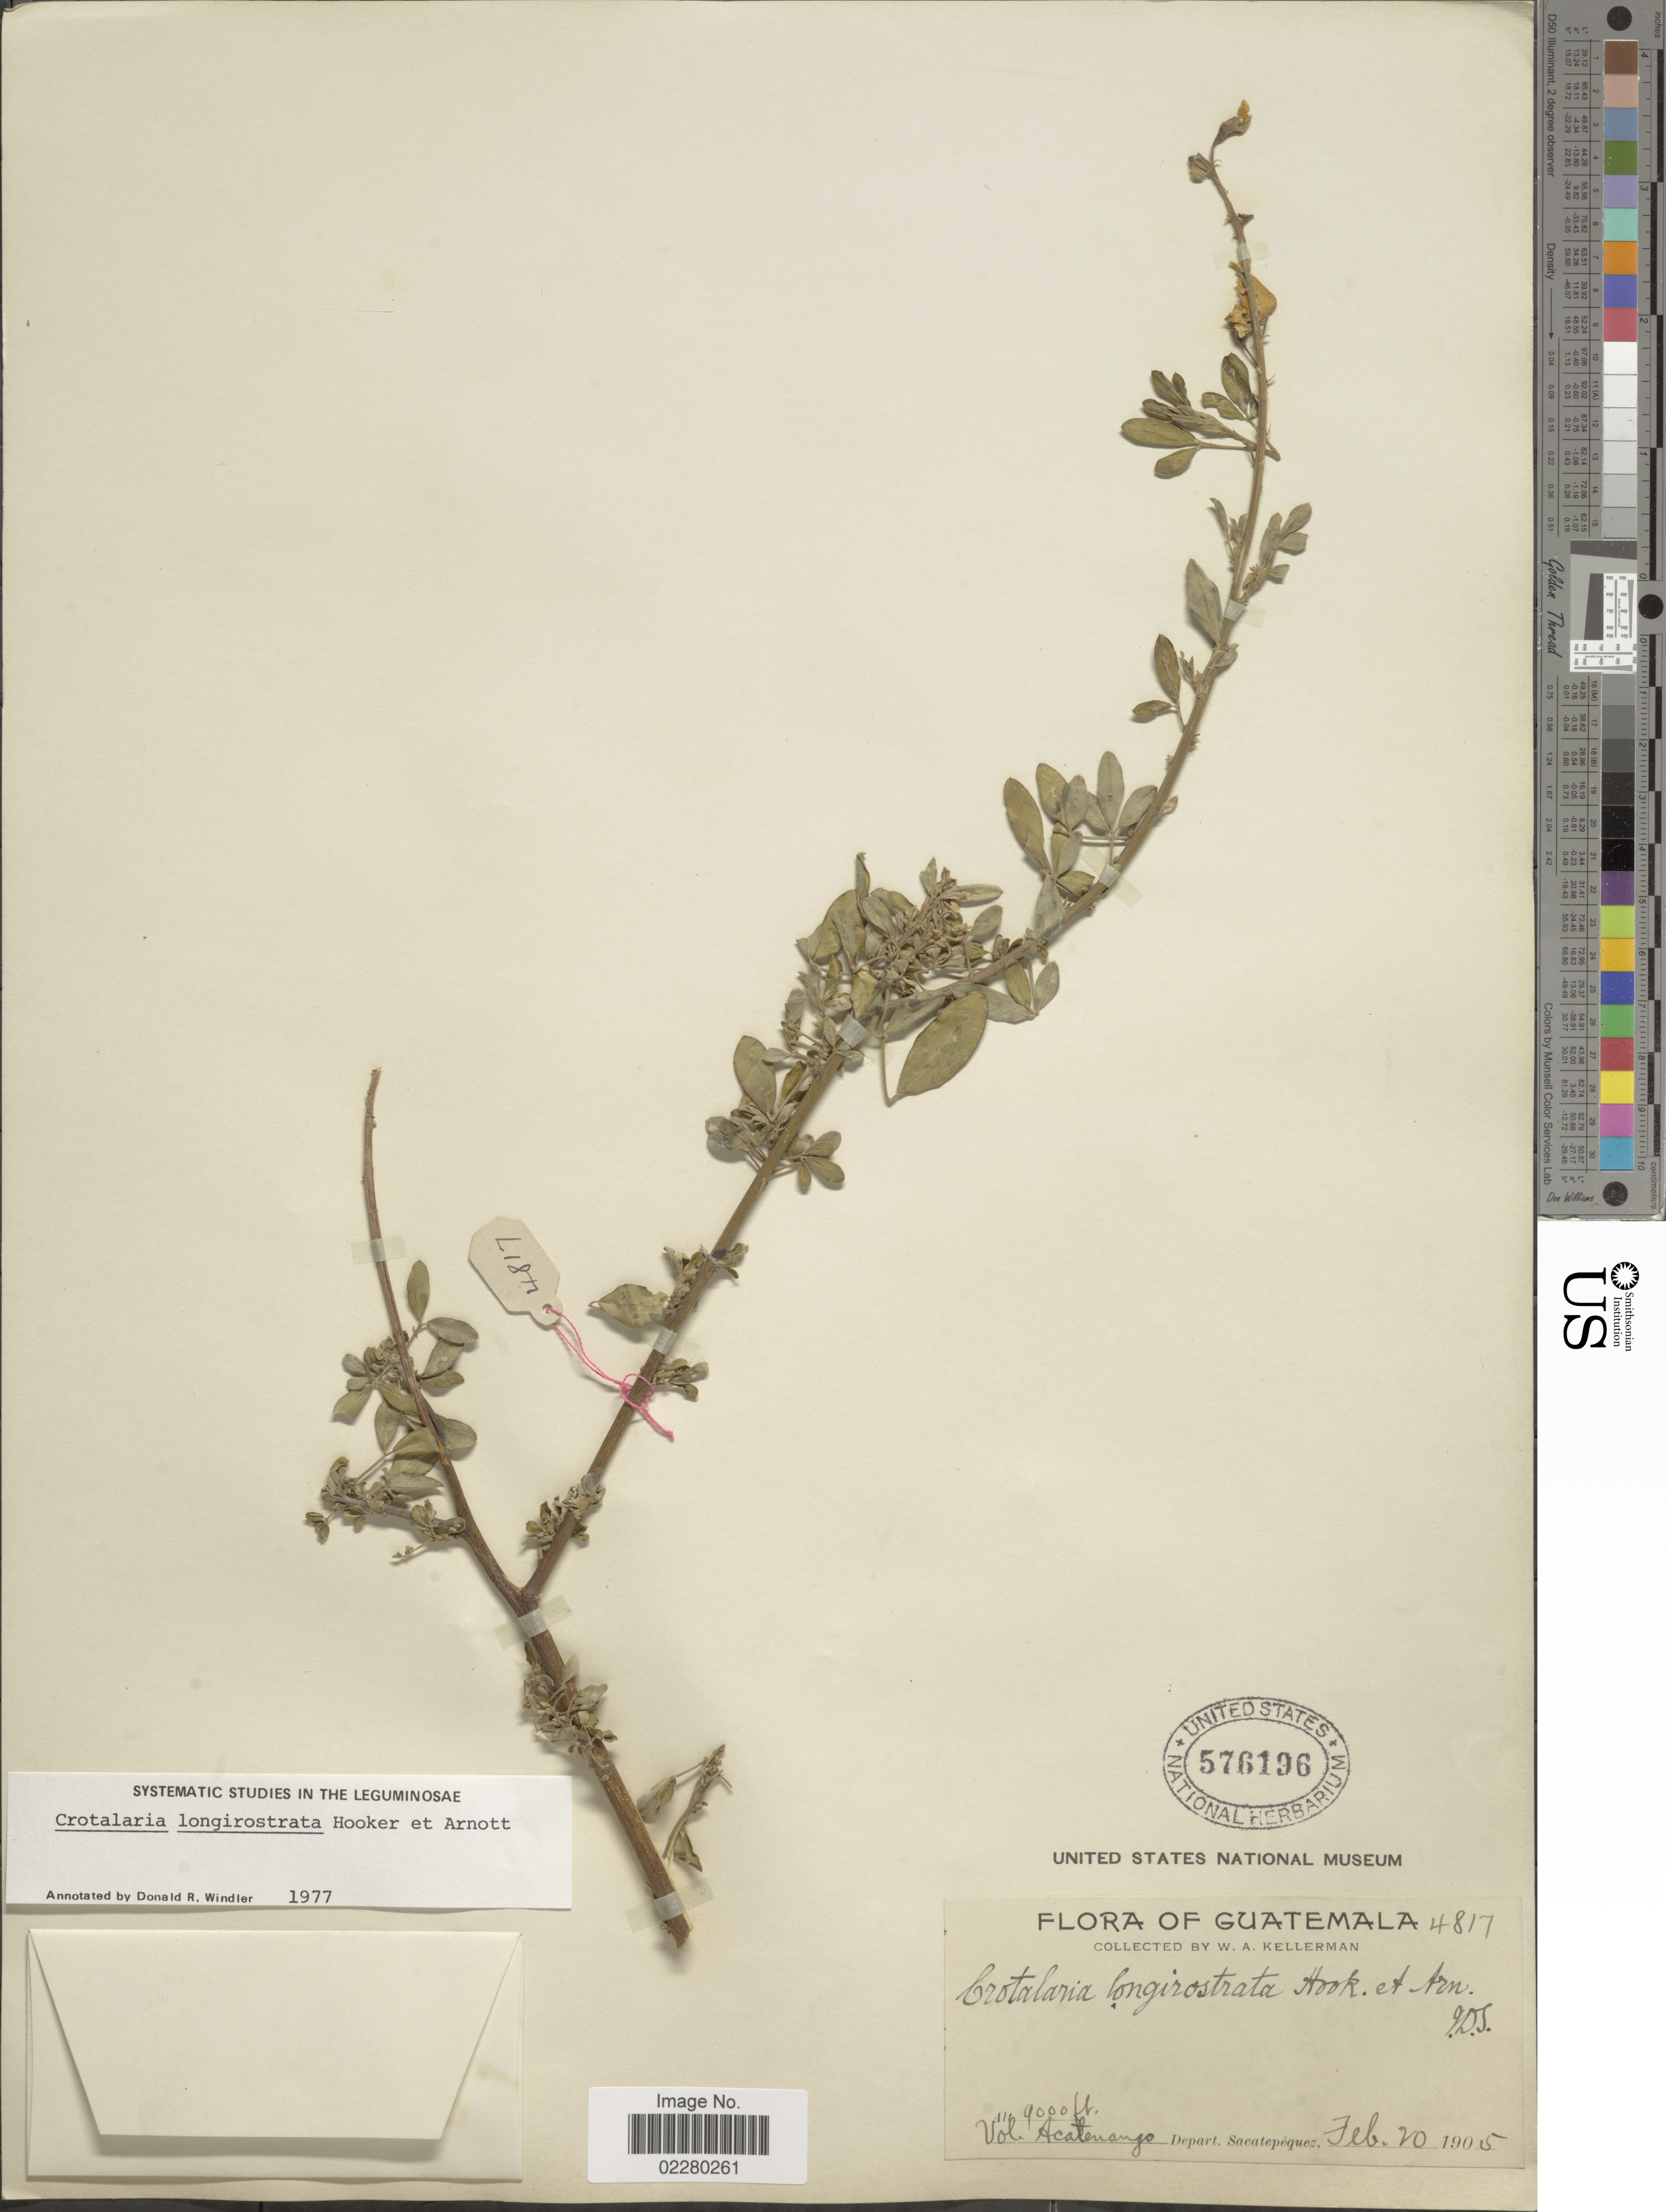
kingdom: Plantae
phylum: Tracheophyta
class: Magnoliopsida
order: Fabales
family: Fabaceae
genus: Crotalaria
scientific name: Crotalaria longirostrata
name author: Hook. & Arn.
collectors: W. Kellerman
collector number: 4817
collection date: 1905-02-20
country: Guatemala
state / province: Sacatepéquez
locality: Vol. Acatenango, Depart. Sacatepéquez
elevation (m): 2743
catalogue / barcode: US 575196